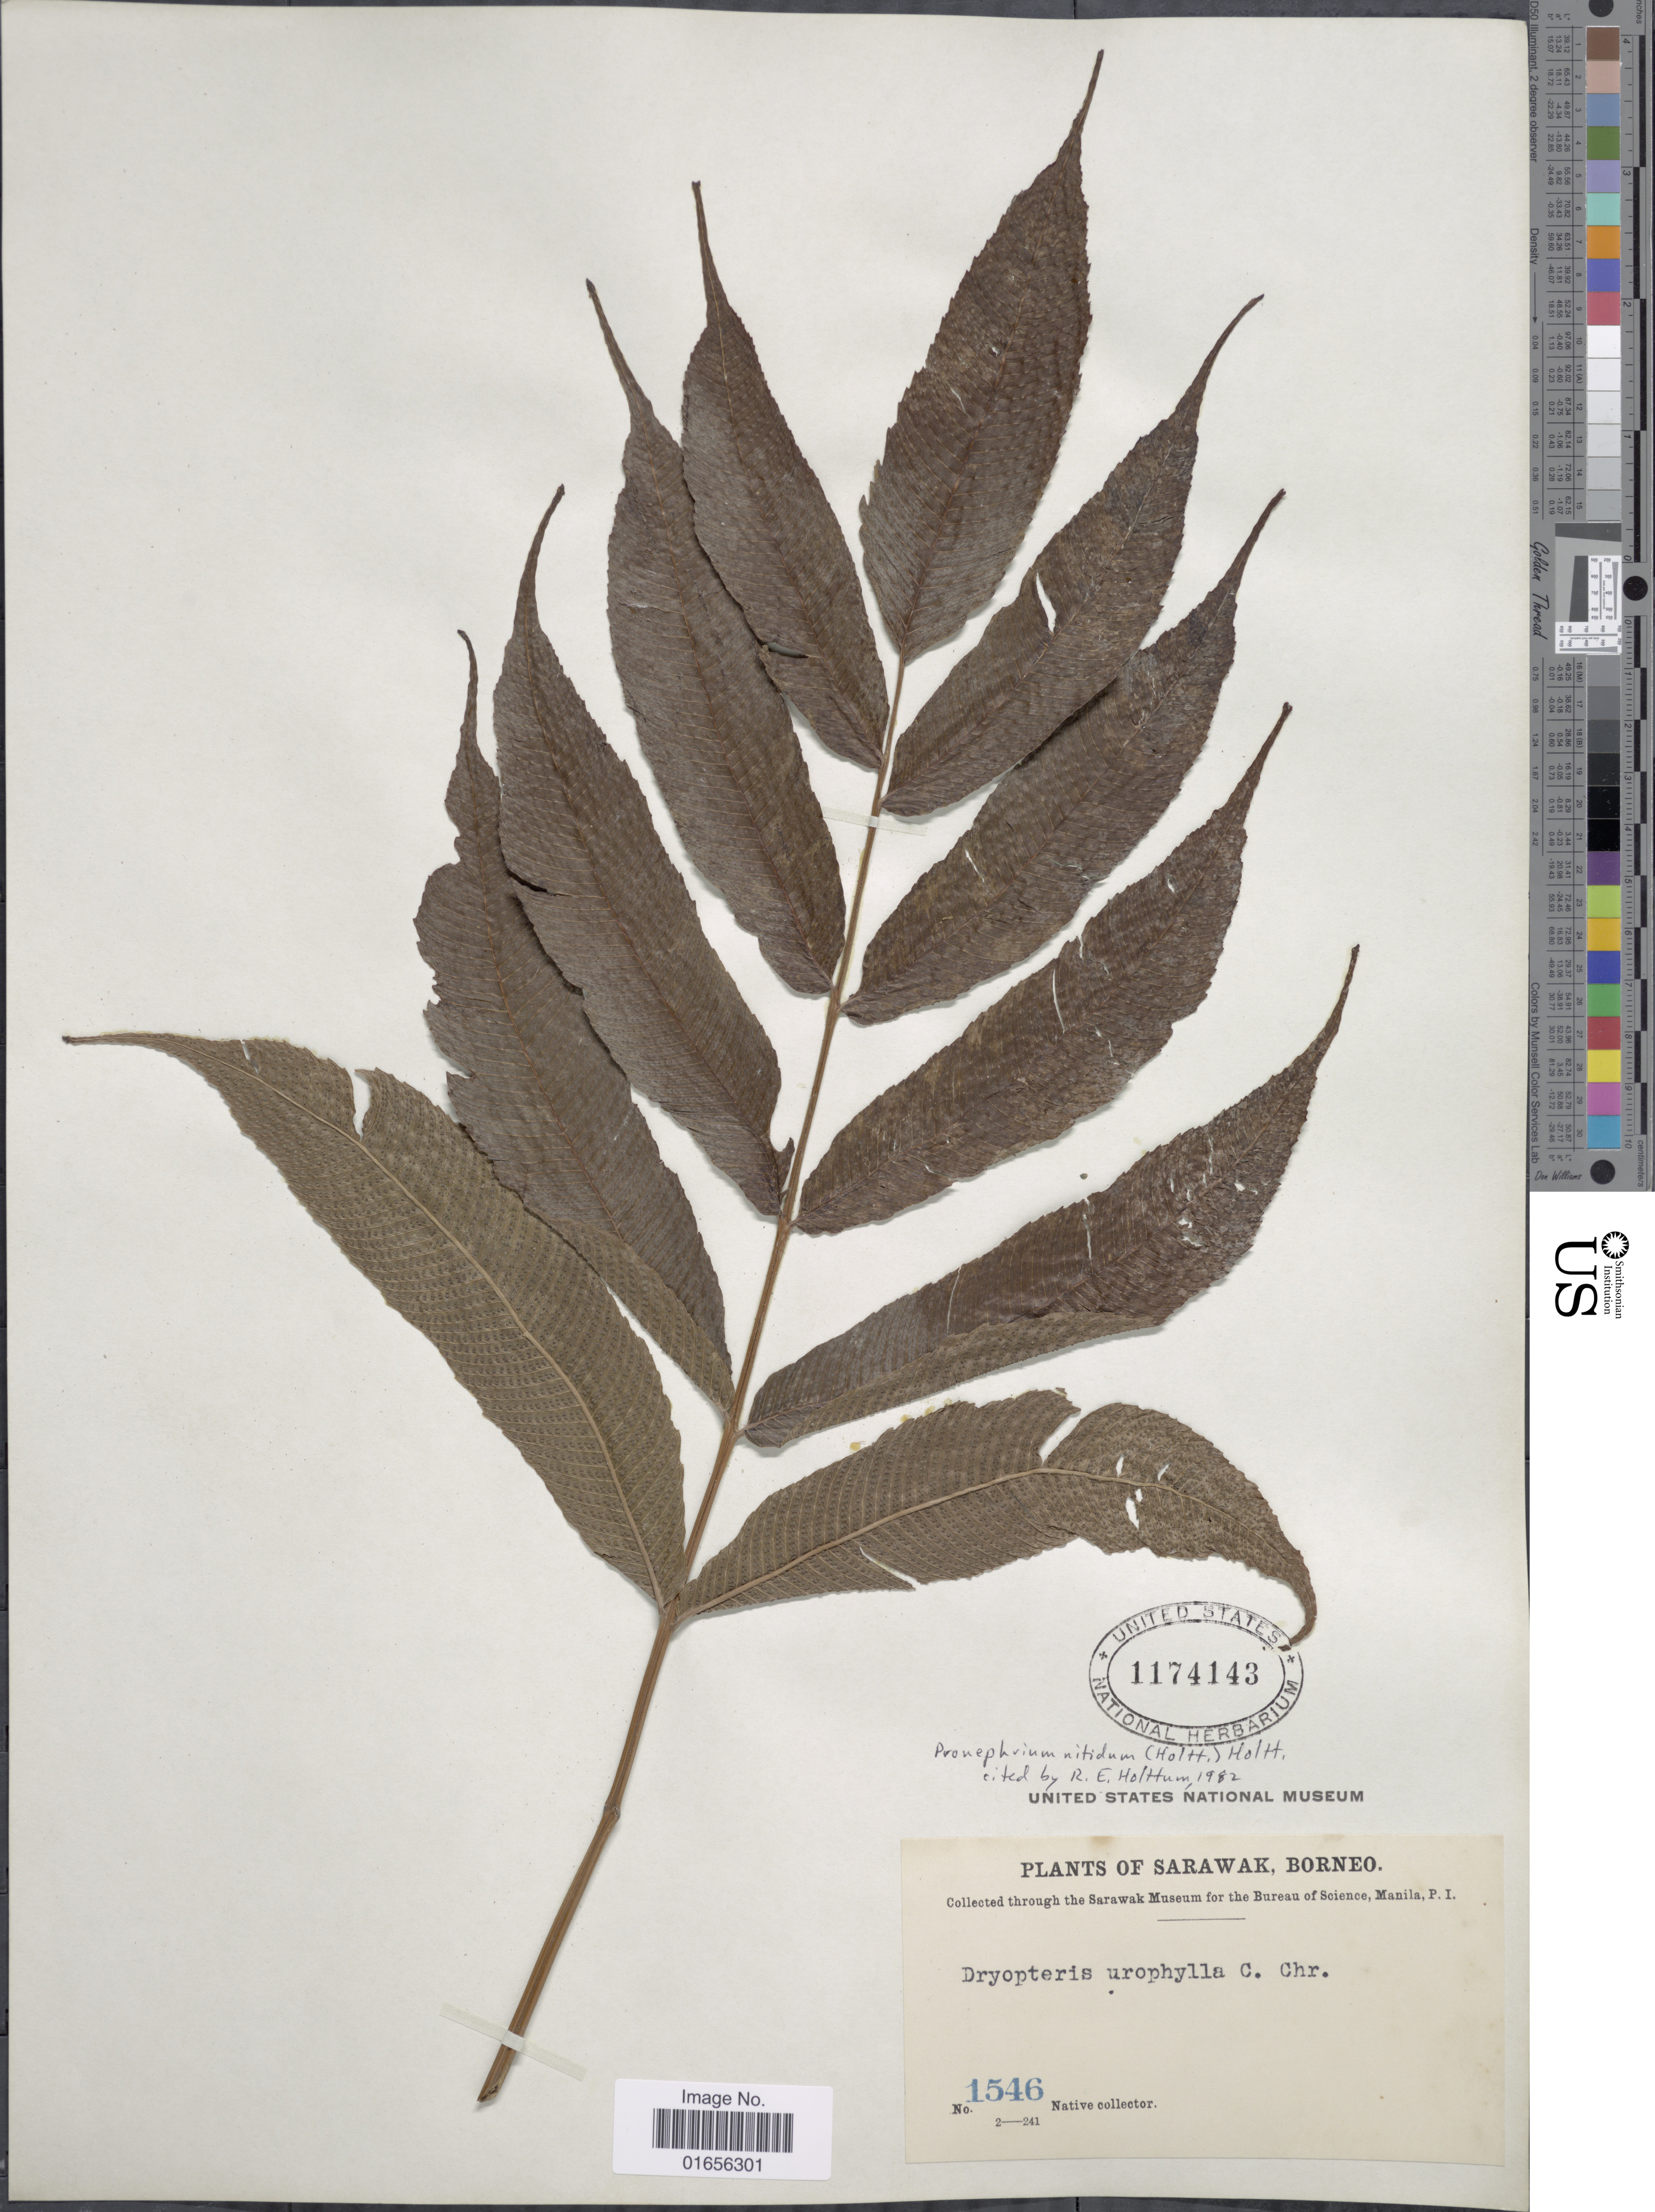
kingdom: Plantae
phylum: Tracheophyta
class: Polypodiopsida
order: Polypodiales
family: Thelypteridaceae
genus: Pronephrium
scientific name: Pronephrium nitidum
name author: Holttum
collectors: Native collector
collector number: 1546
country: Malaysia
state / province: Sarawak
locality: Sarawak, Borneo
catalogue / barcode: US 1174143